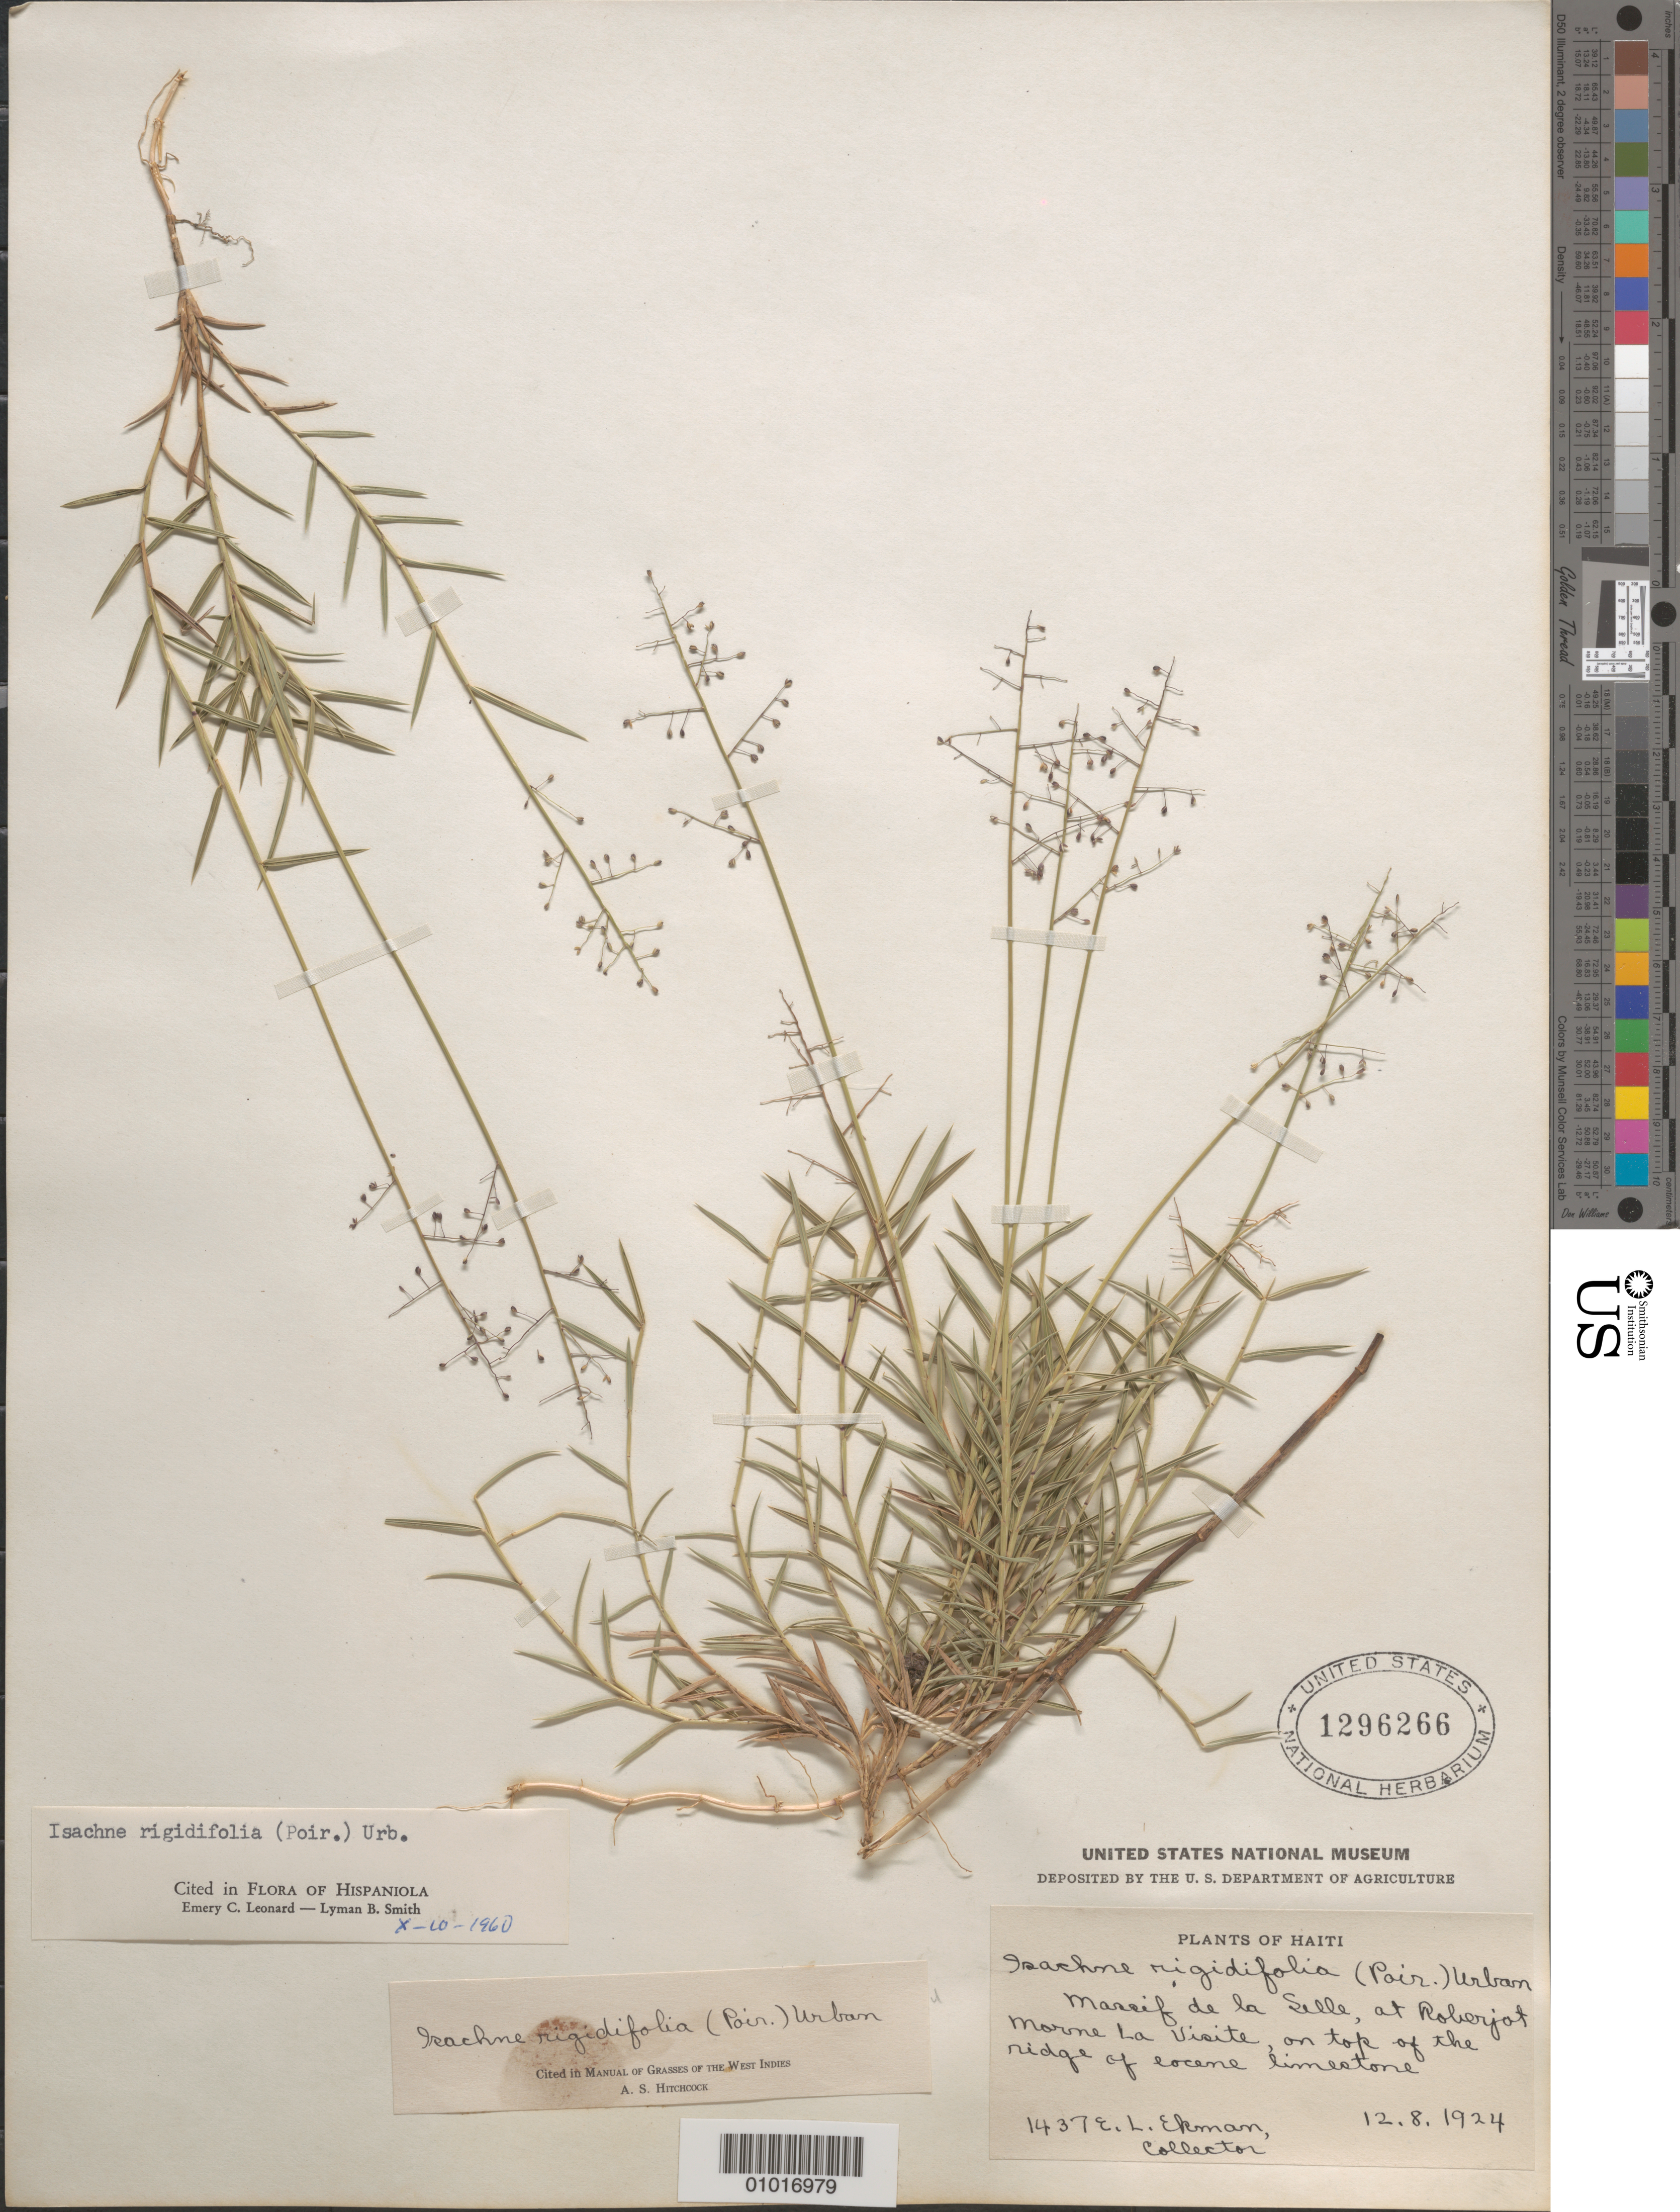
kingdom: Plantae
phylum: Tracheophyta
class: Liliopsida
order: Poales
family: Poaceae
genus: Isachne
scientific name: Isachne rigidifolia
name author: (Poir.) Urb.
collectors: E. L. Ekman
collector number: H 1437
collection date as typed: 12 Oct 1924 or 08 Dec 1924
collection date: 1924-10-12 or 1924-12-08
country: Haiti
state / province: Óuest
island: Hispaniola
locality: Massif de la Selle, at Roberjot Morne La Viste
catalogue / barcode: US 1296266